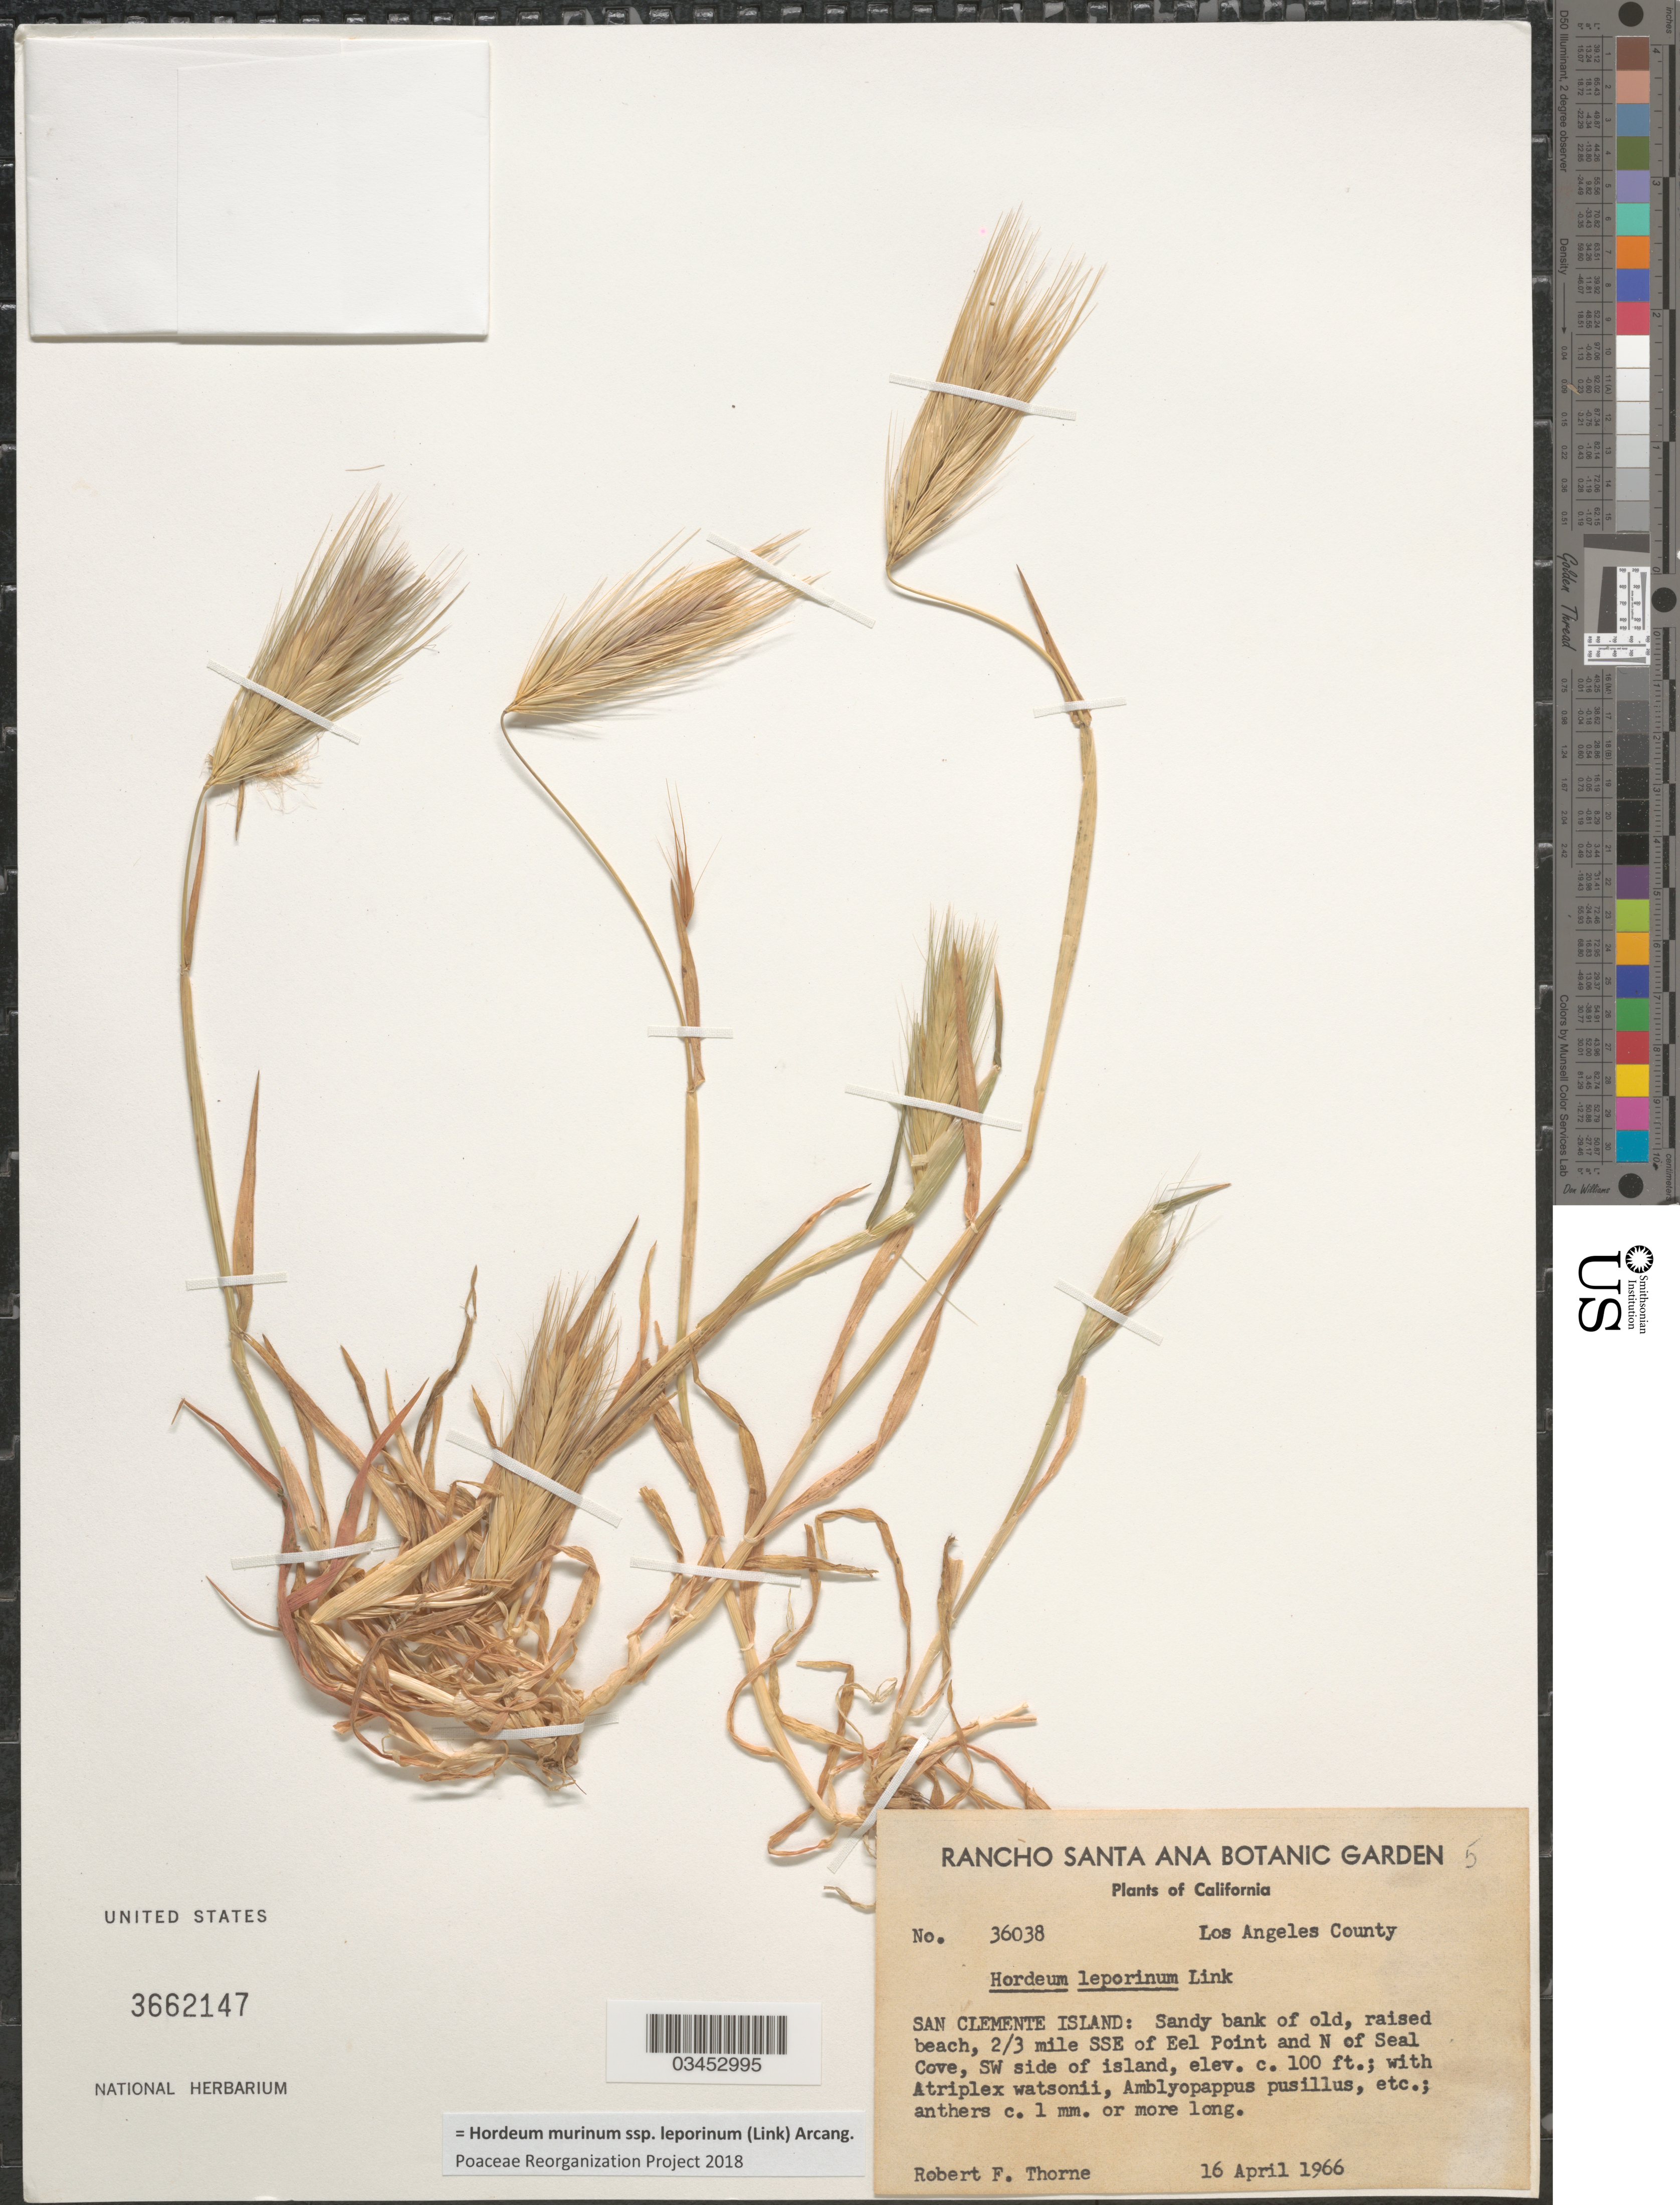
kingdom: Plantae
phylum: Tracheophyta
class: Liliopsida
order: Poales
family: Poaceae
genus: Hordeum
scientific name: Hordeum murinum subsp. leporinum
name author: (Link) Arcang.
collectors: R. F. Thorne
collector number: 36038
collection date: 1966-04-16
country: United States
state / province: California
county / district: Los Angeles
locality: Los Angeles County. San Clemente Island: Sandy bank of old, raised beach, 2/3 mile SSE of Eel Point and N of Seal Cove, SW side of island.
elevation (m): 30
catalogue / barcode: US 3662147